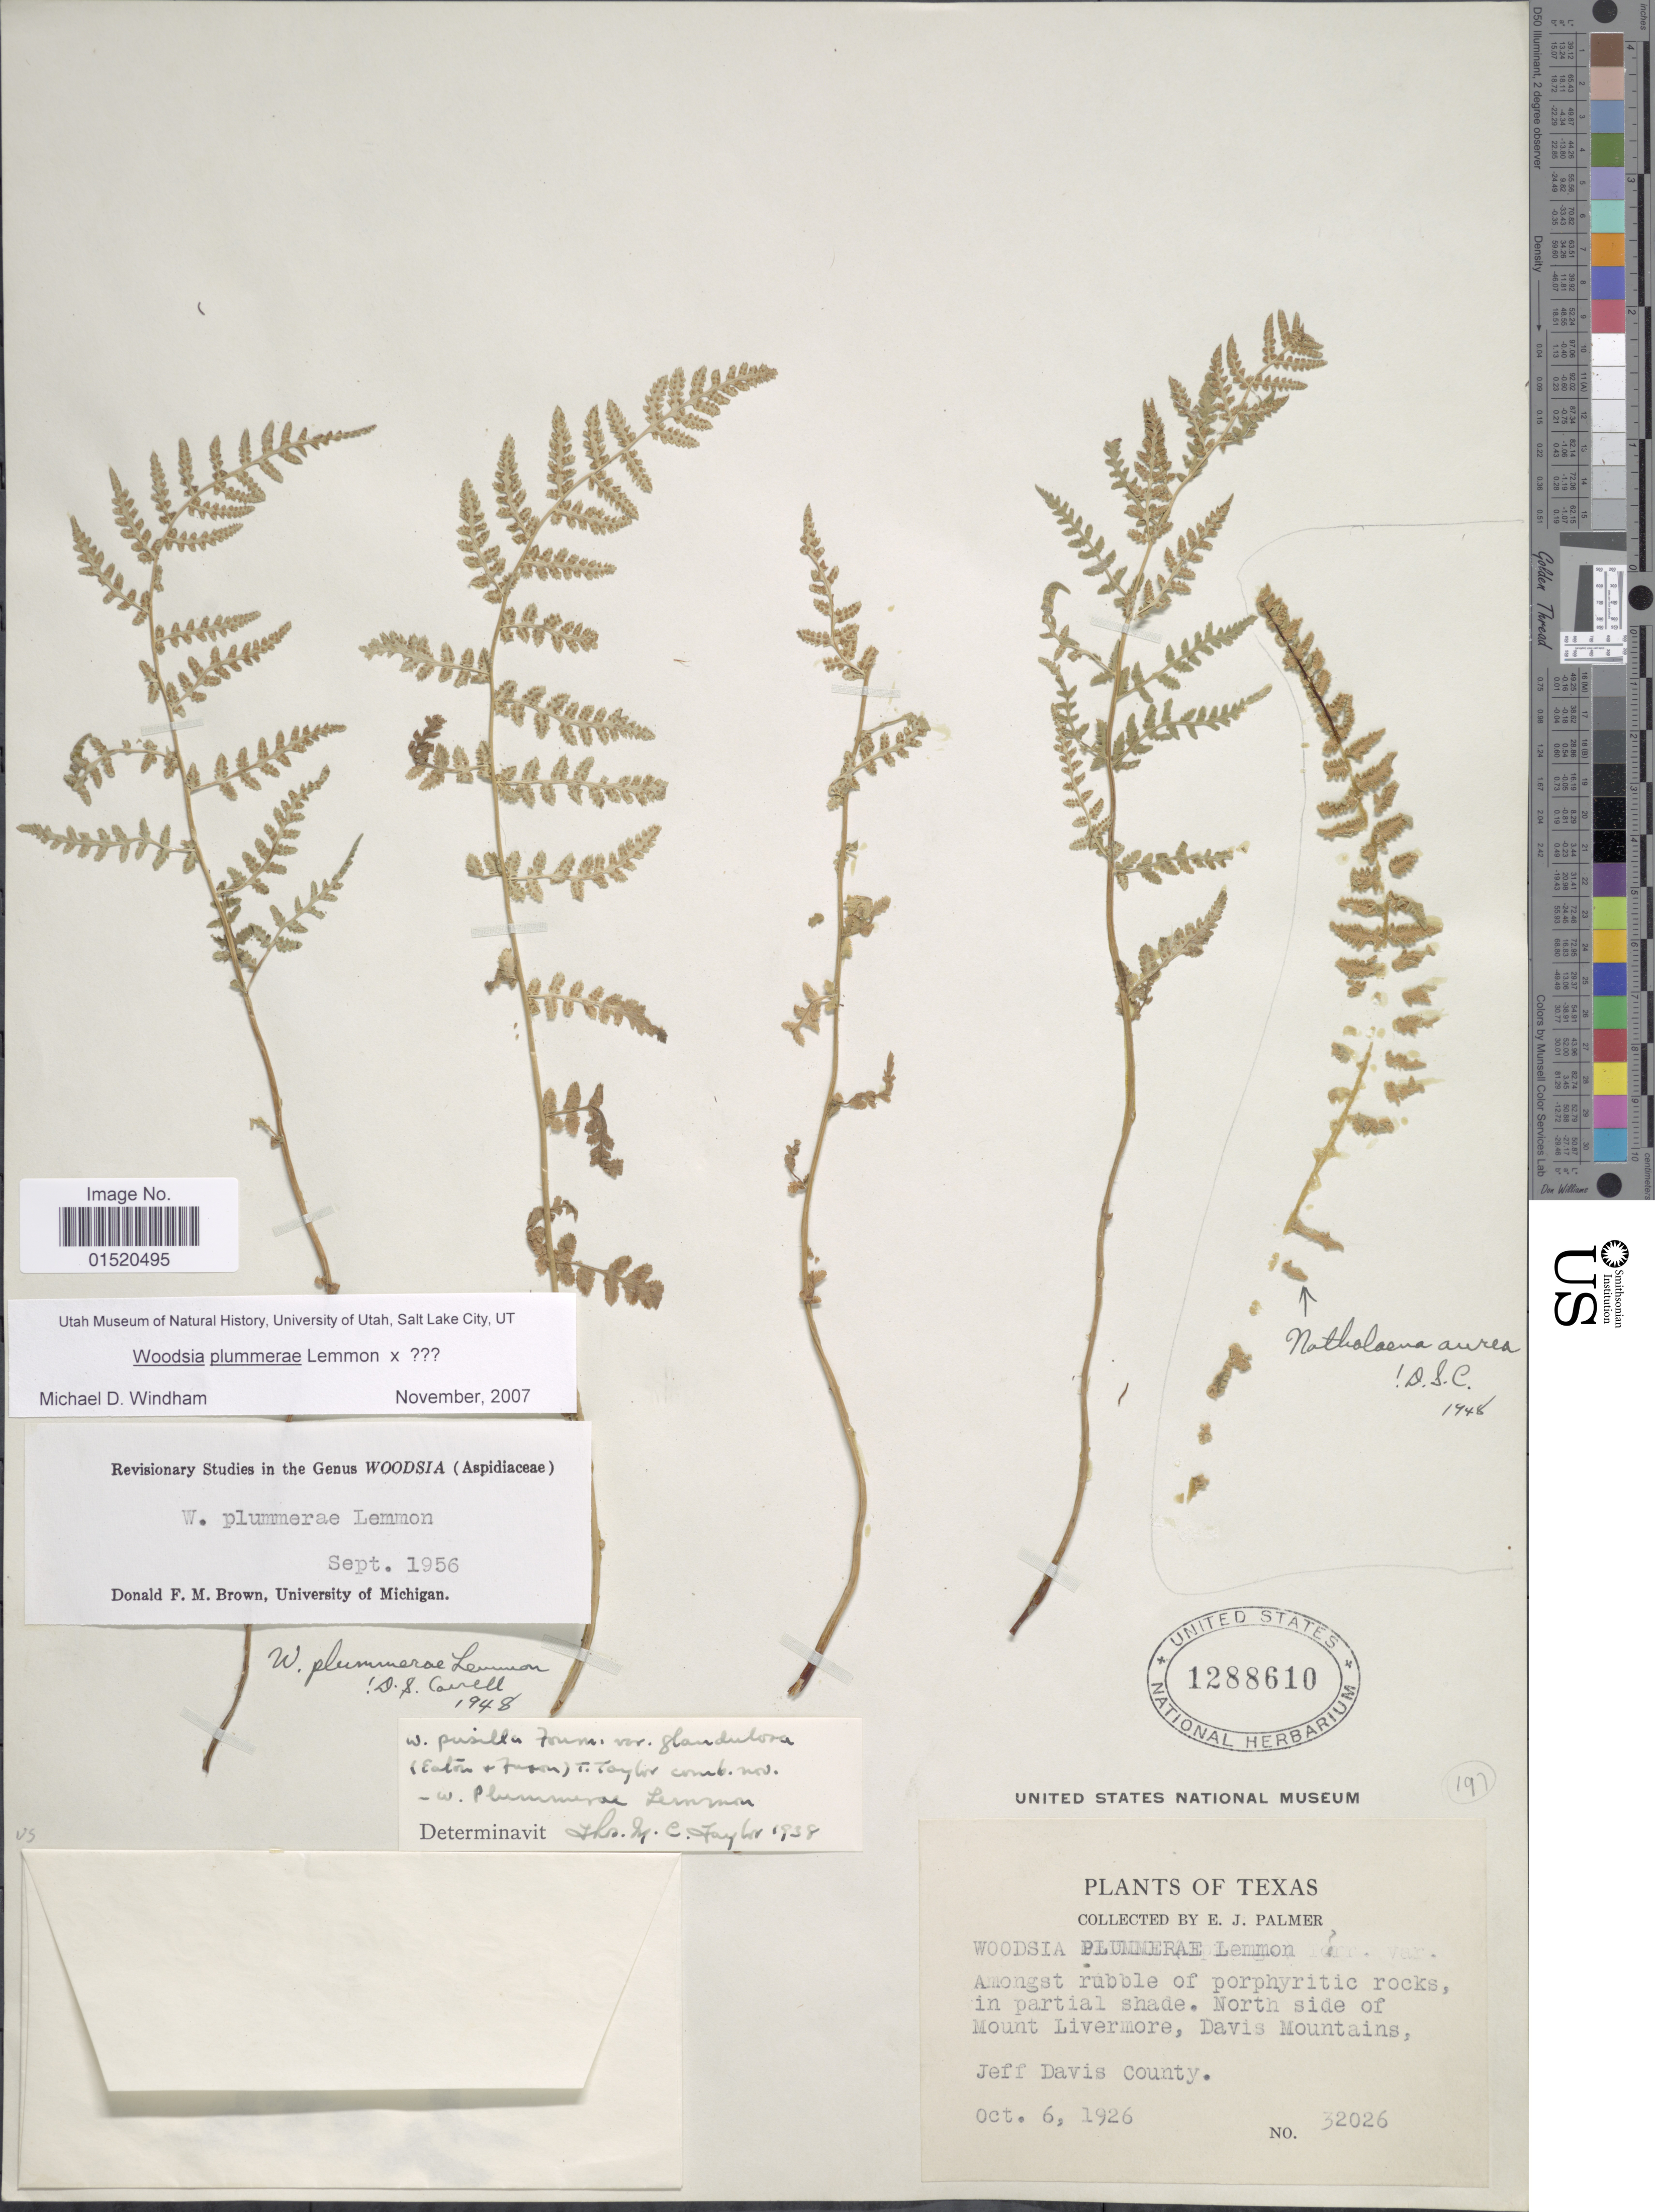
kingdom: Plantae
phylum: Tracheophyta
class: Polypodiopsida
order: Polypodiales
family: Woodsiaceae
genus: Woodsia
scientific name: Woodsia plummerae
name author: Lemmon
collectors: E. J. Palmer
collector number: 32026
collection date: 1926-10-06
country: United States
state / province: Texas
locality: North side of Mount Livermore, Davis Mountains, Jeff Davis County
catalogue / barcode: US 1288610